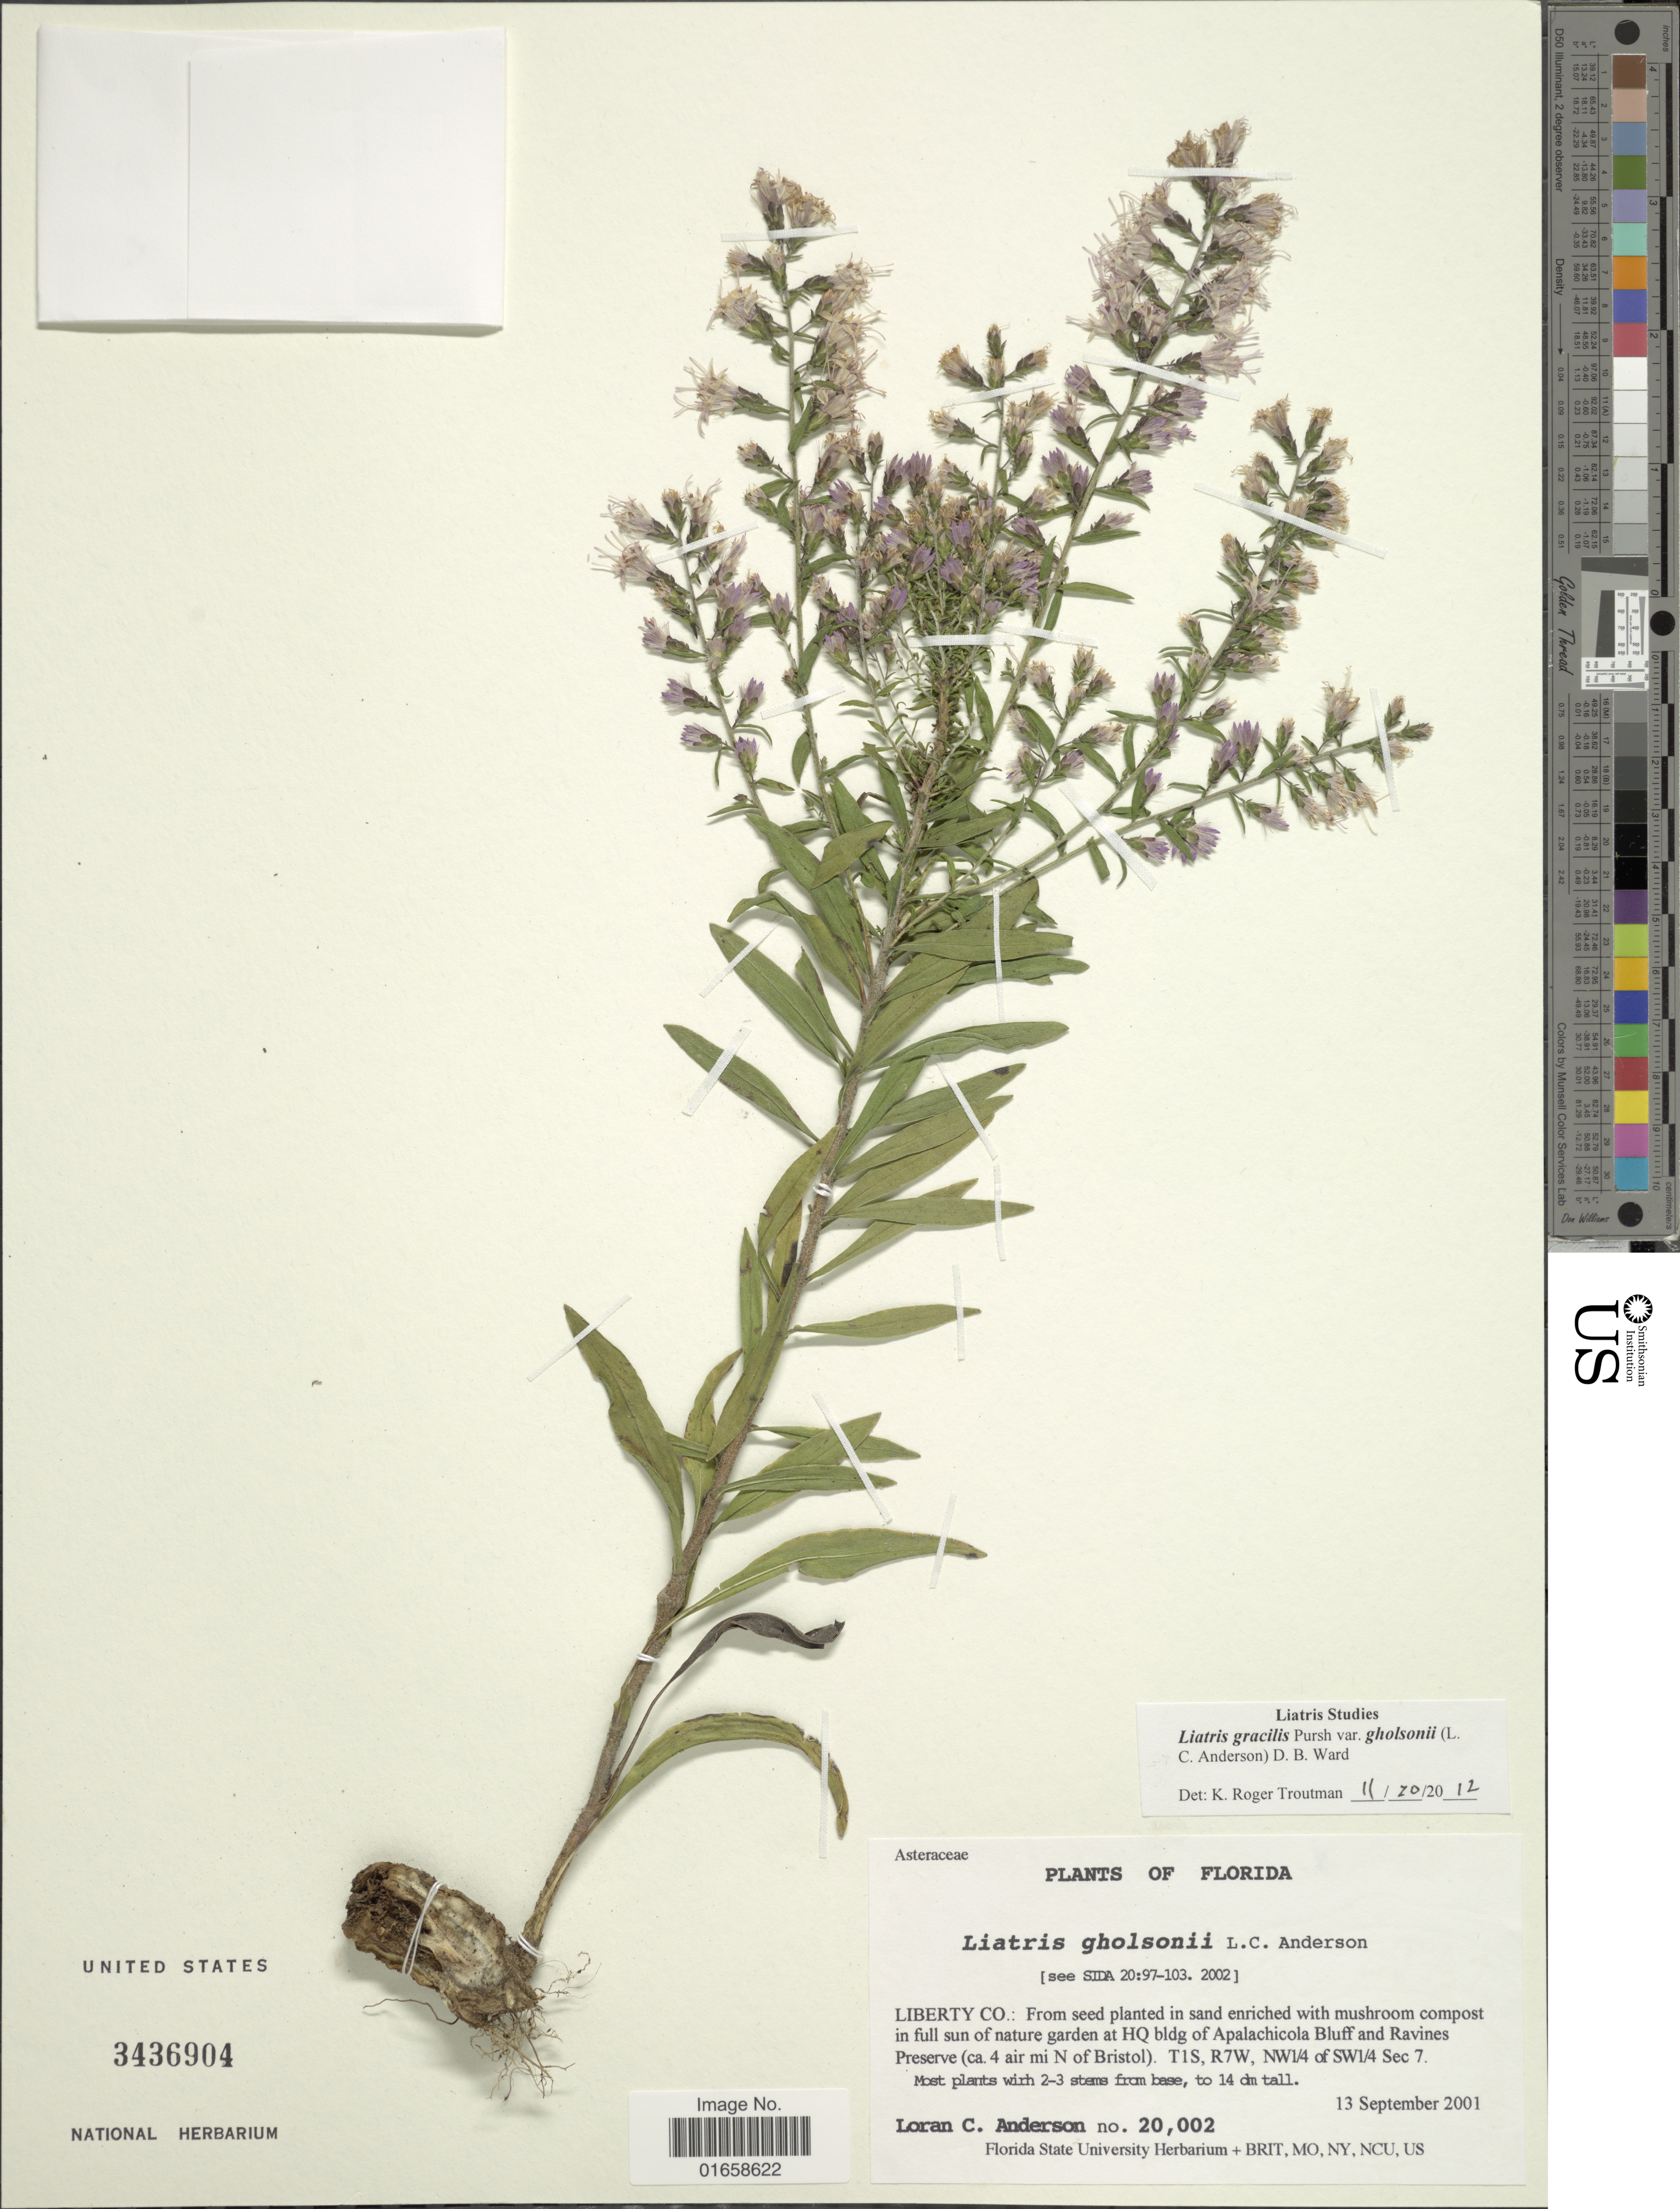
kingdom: Plantae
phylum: Tracheophyta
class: Magnoliopsida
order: Asterales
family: Asteraceae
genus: Liatris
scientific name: Liatris gholsonii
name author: L.C. Anderson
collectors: L. C. Anderson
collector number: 20002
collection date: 2001-09-13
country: United States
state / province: Florida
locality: Liberty Co.: in full sun of nature garden at HQ bldg of Apalachicola Bluff and Ravines Preserve (ca. 4 air mi N of Bristol), T1S, R7W, NW¼ of SW ¼ Sec 7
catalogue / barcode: US 3436904